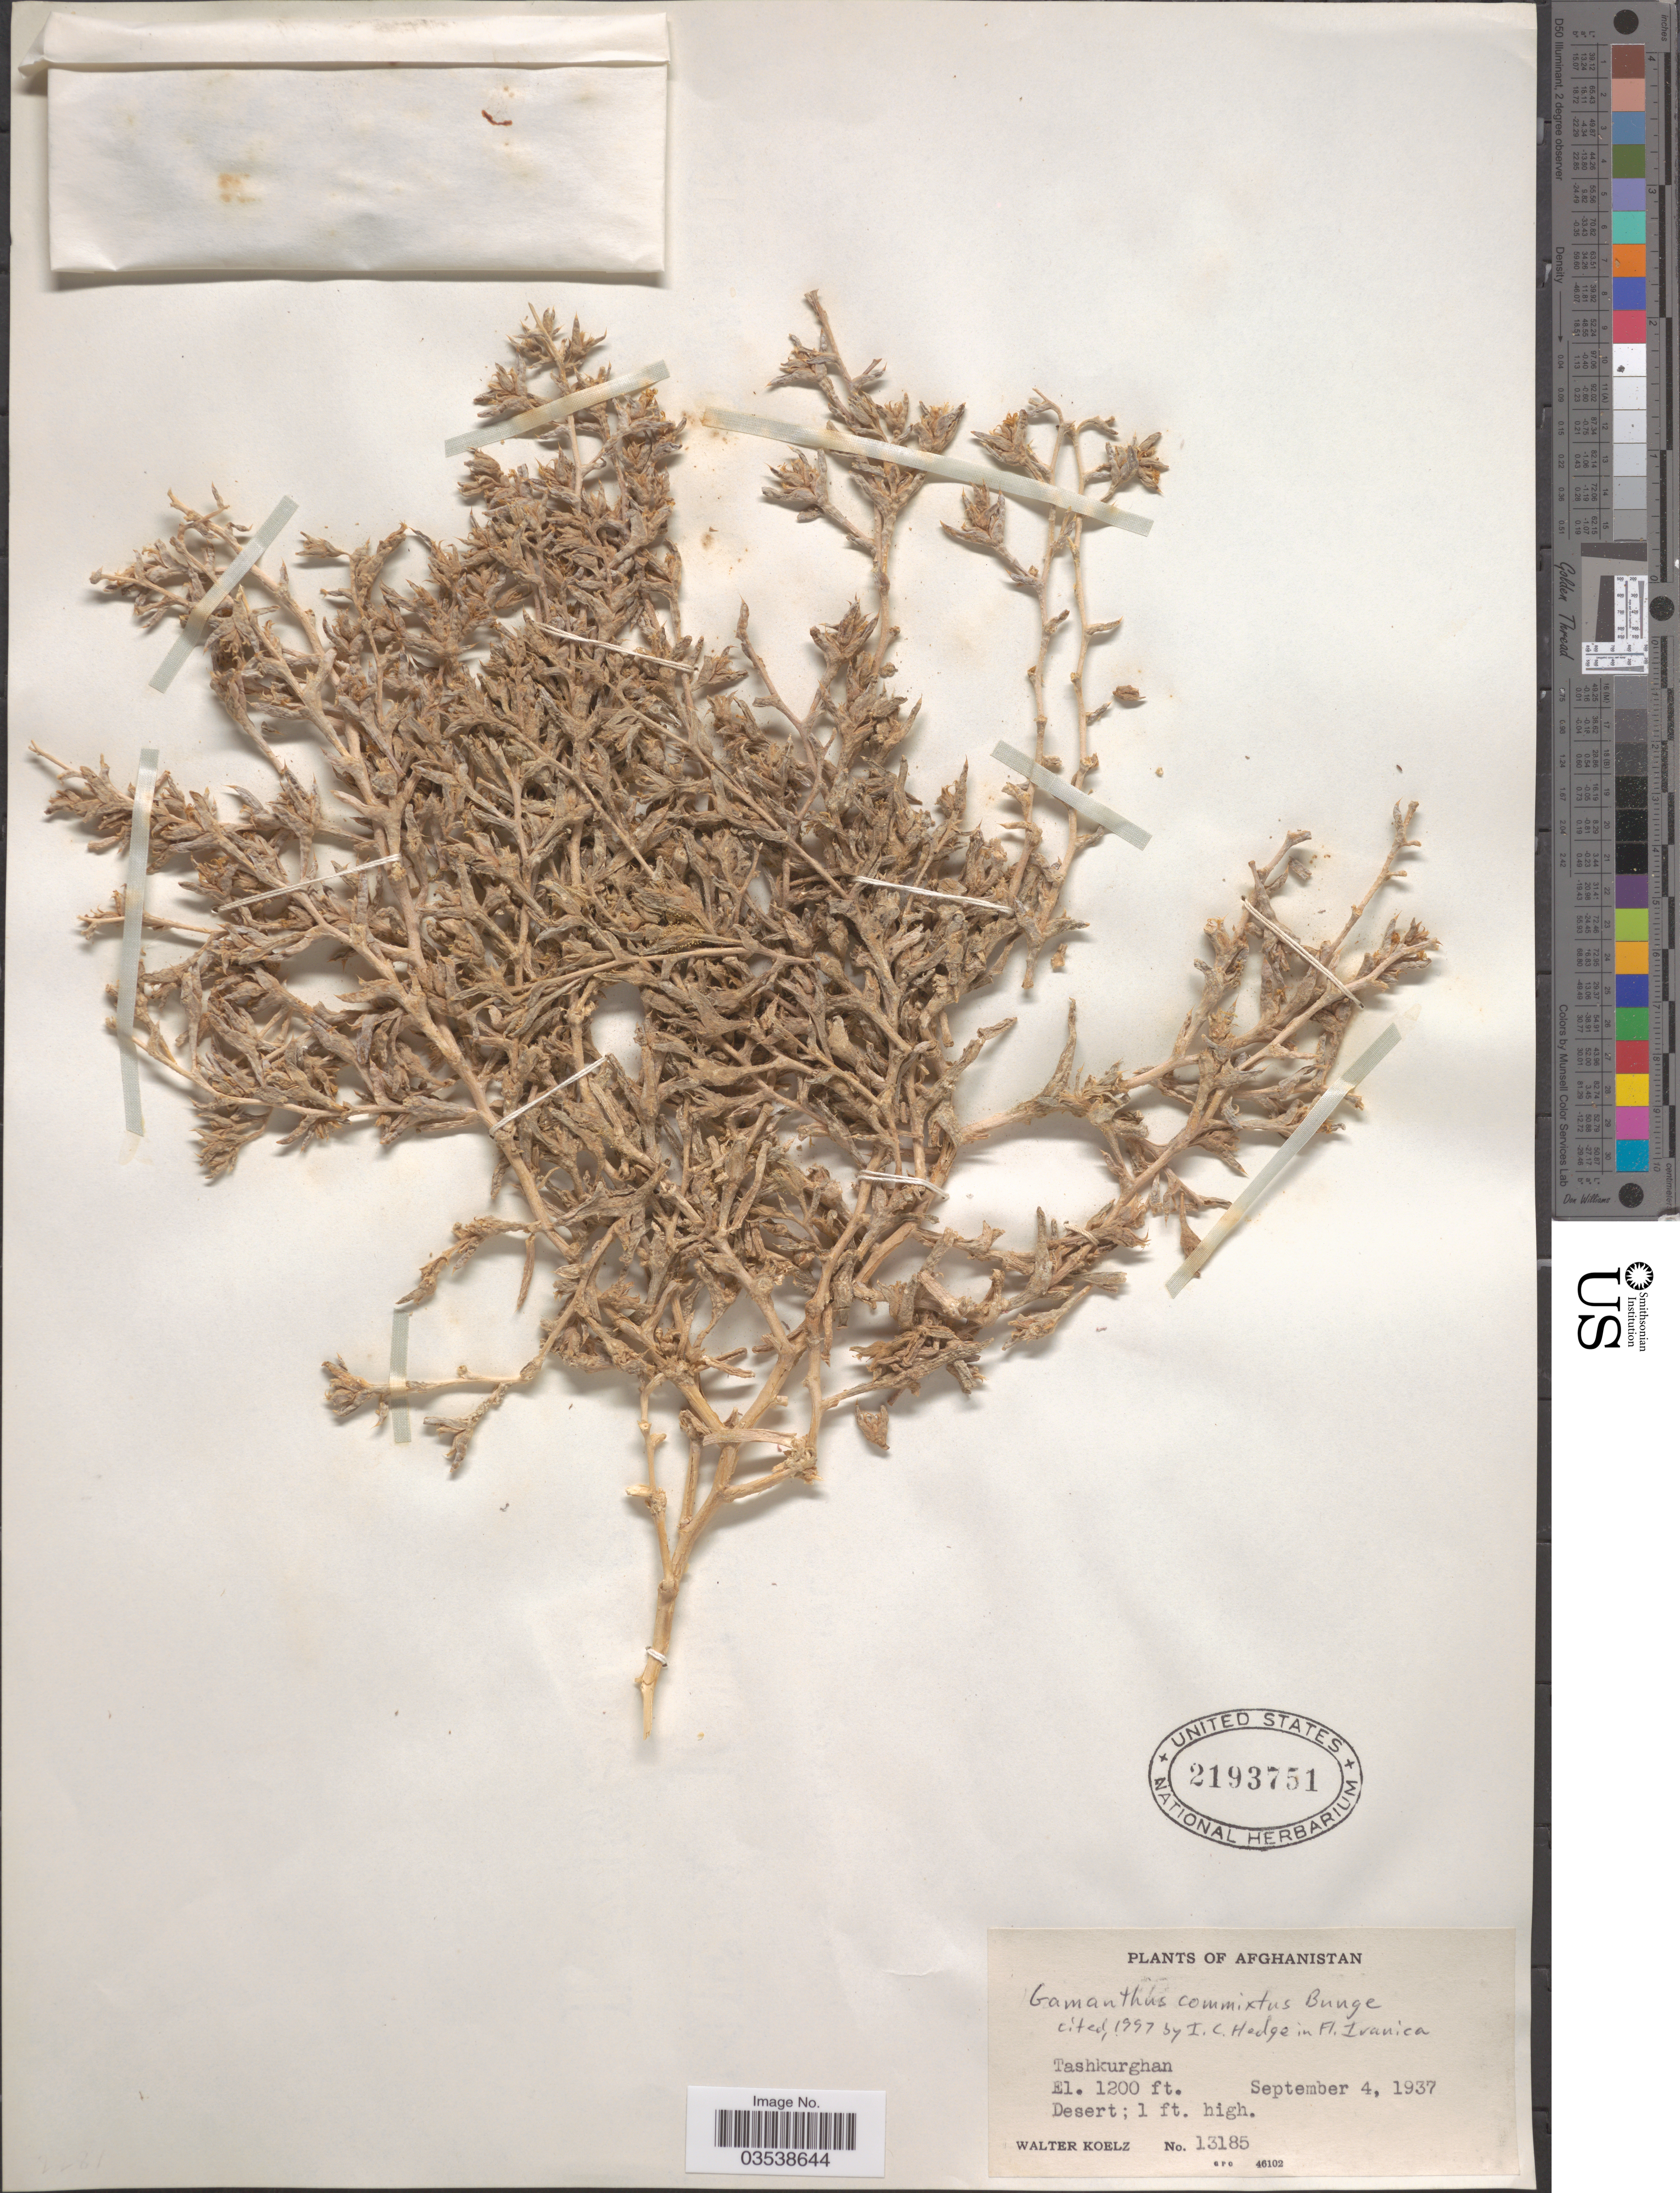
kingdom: Plantae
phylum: Tracheophyta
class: Magnoliopsida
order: Caryophyllales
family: Amaranthaceae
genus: Halimocnemis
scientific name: Halimocnemis commixtus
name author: (Bunge) Akhani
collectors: W. N. Koelz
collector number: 13185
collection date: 1937-09-04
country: Afghanistan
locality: Tashkurghan.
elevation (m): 366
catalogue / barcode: US 2193751